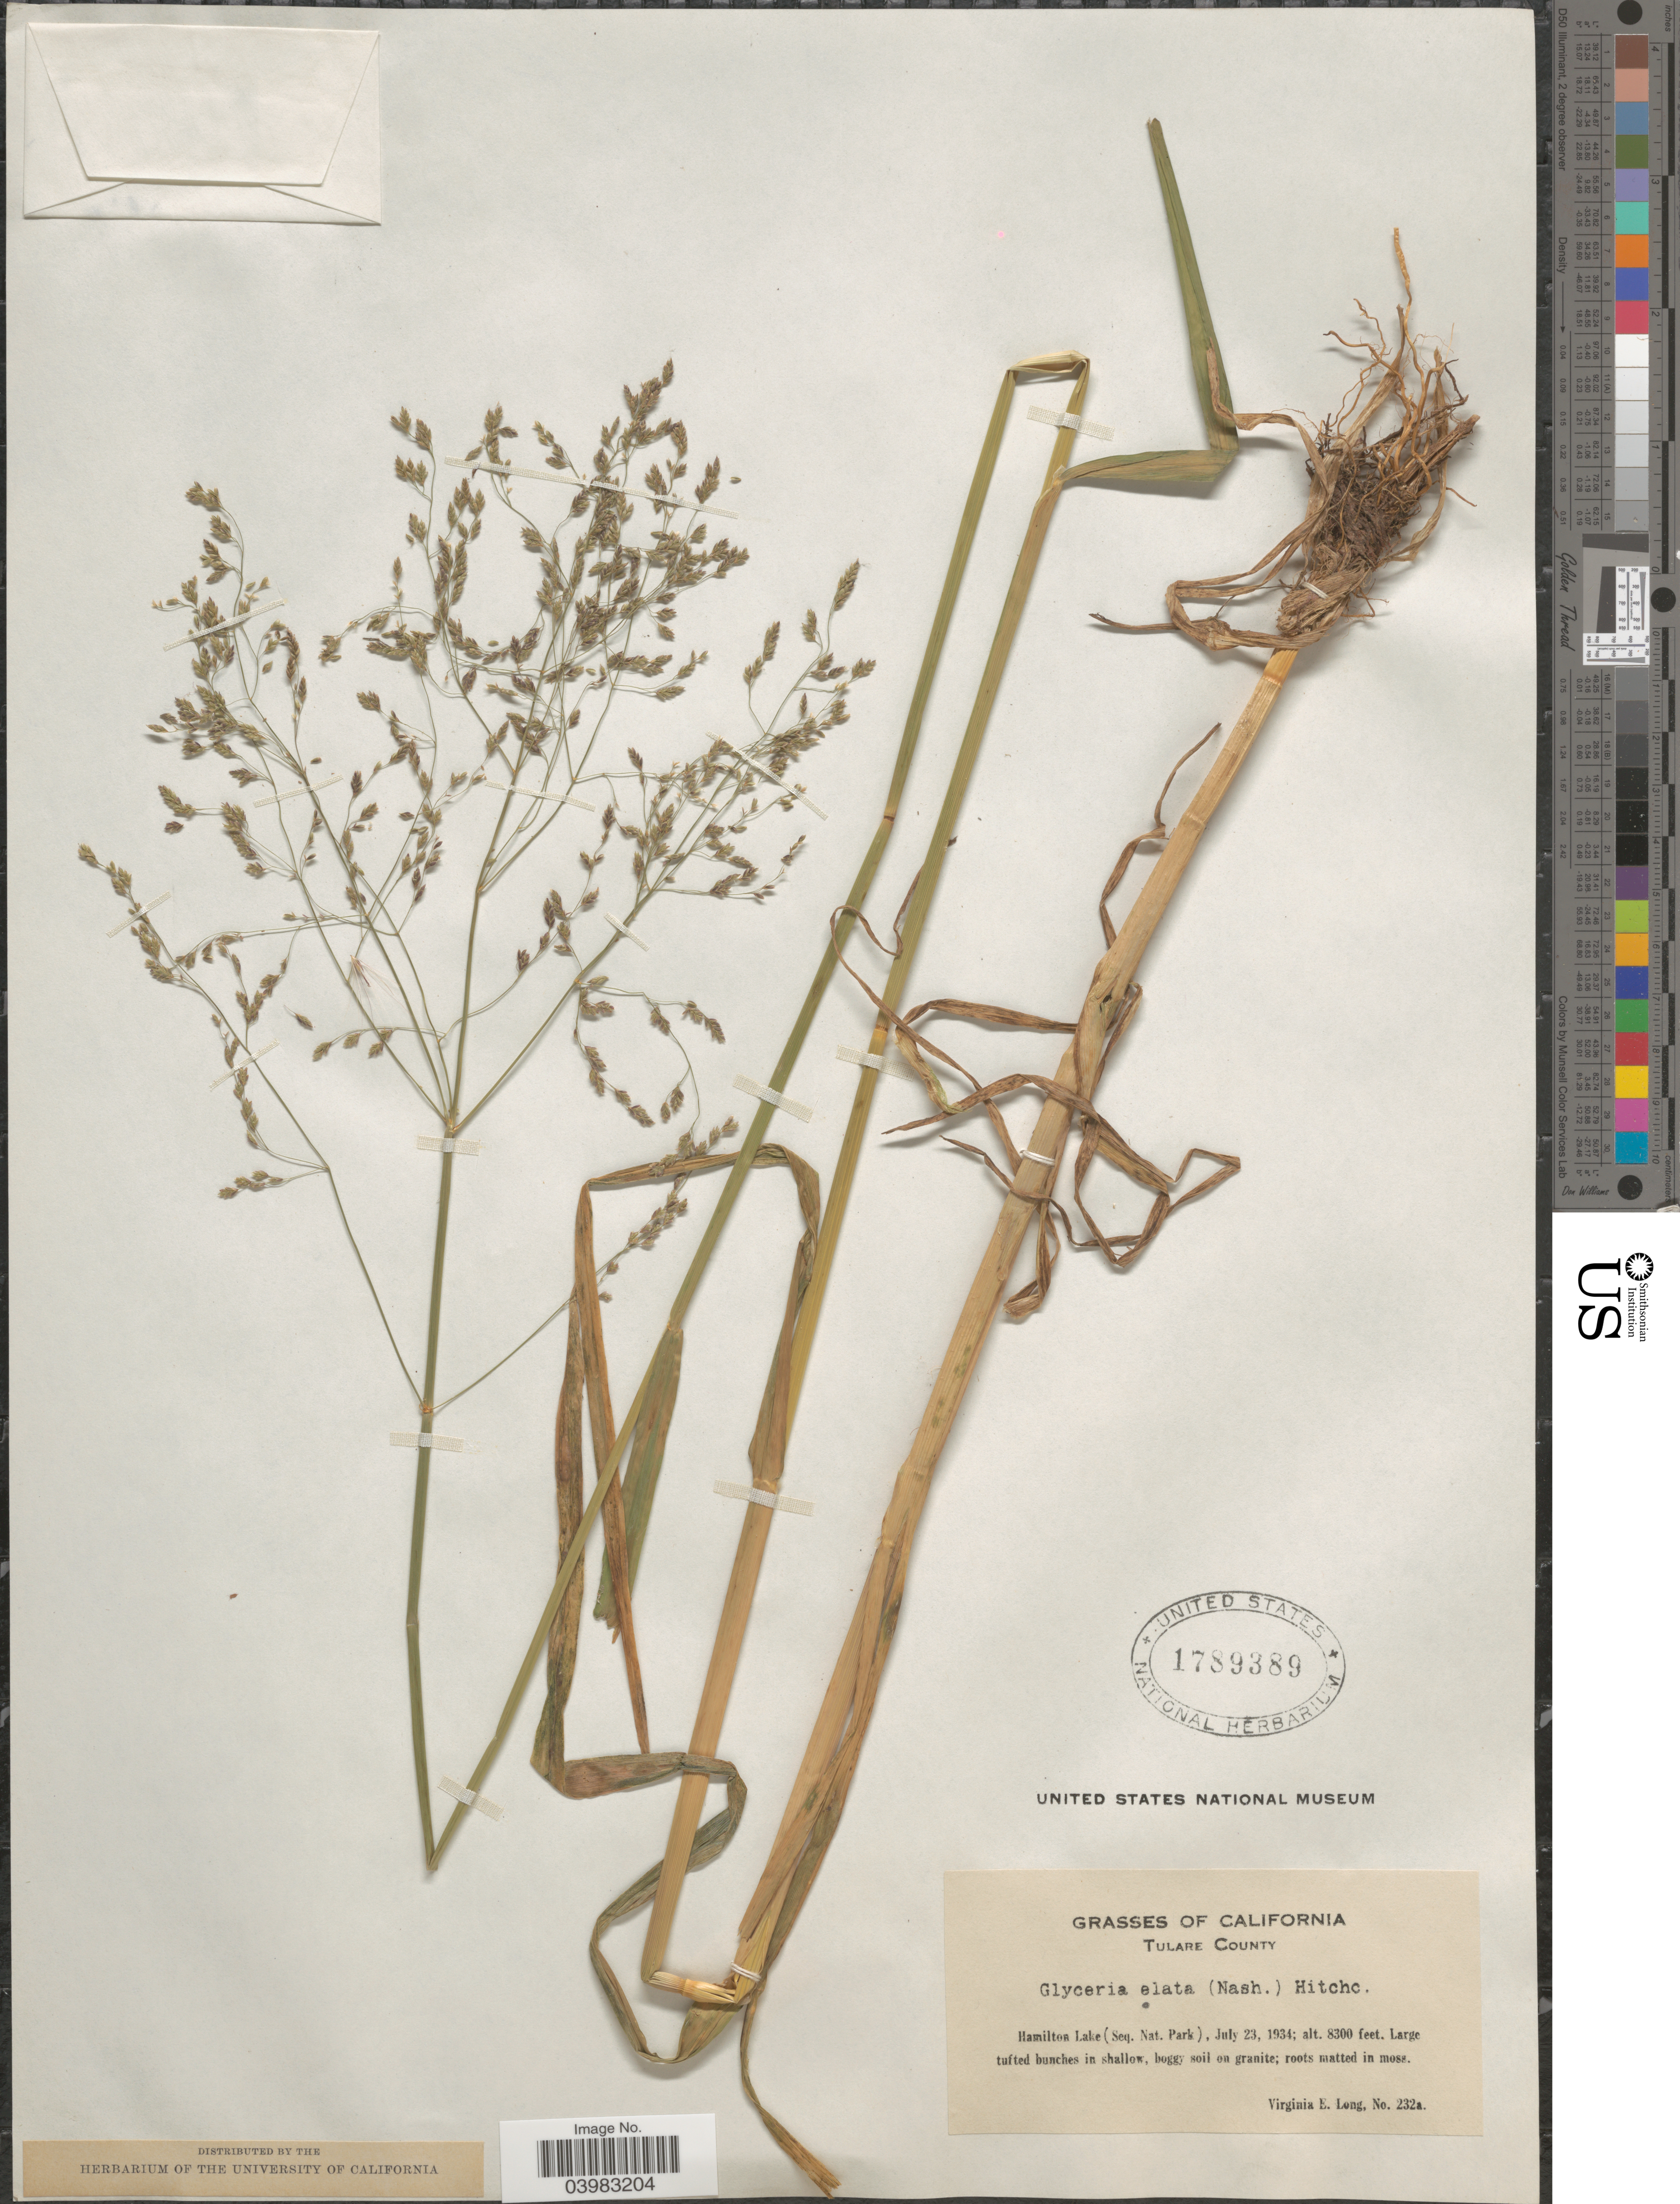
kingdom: Plantae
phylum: Tracheophyta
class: Liliopsida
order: Poales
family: Poaceae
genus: Glyceria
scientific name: Glyceria elata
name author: (Nash) M.E. Jones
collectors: V. Long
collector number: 232a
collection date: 1934-07-23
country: United States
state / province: California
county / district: Tulare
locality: Tulare County. Hamilton Lake (Seq. Nat. Park).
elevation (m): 2530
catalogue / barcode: US 1789389